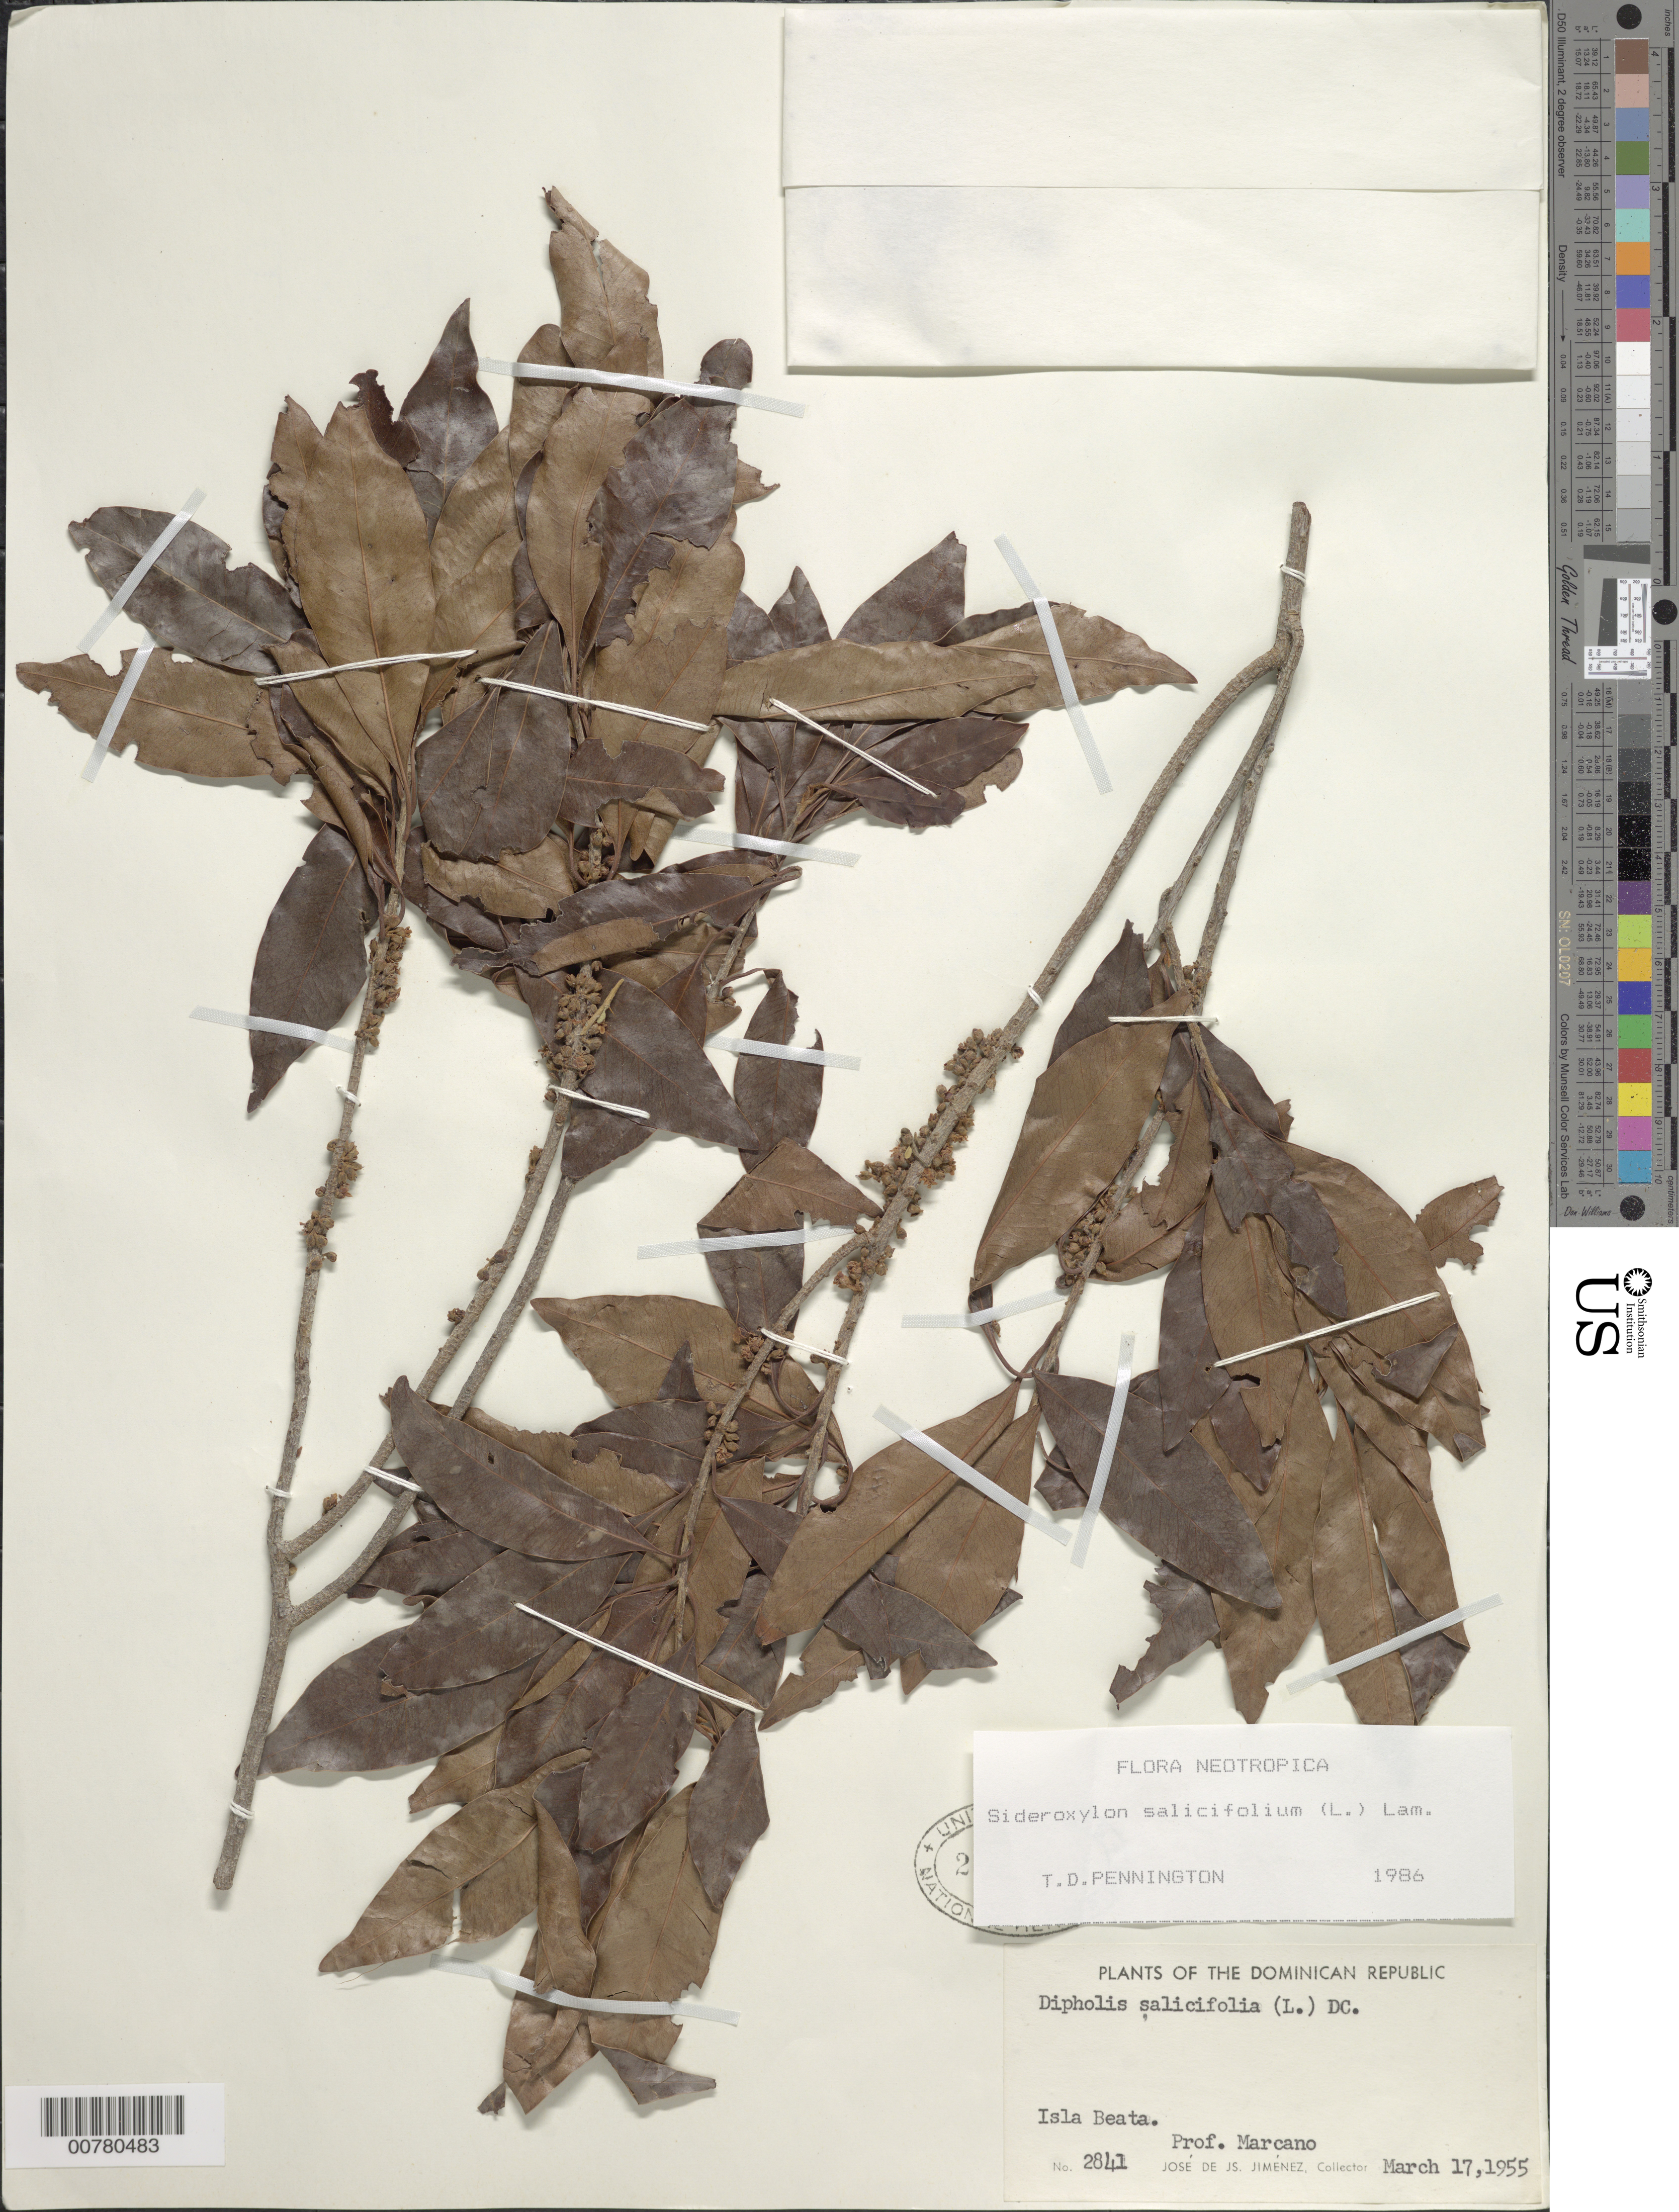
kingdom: Plantae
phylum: Tracheophyta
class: Magnoliopsida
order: Ericales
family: Sapotaceae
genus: Sideroxylon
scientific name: Sideroxylon salicifolium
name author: (L.) Lam.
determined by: Pennington, T. D., (K)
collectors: E. J. Marcano F.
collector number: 2841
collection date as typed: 27 Mar 1955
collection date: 1955-03-27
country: Dominican Republic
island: Hispaniola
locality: Beata Island.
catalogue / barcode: US 2113788